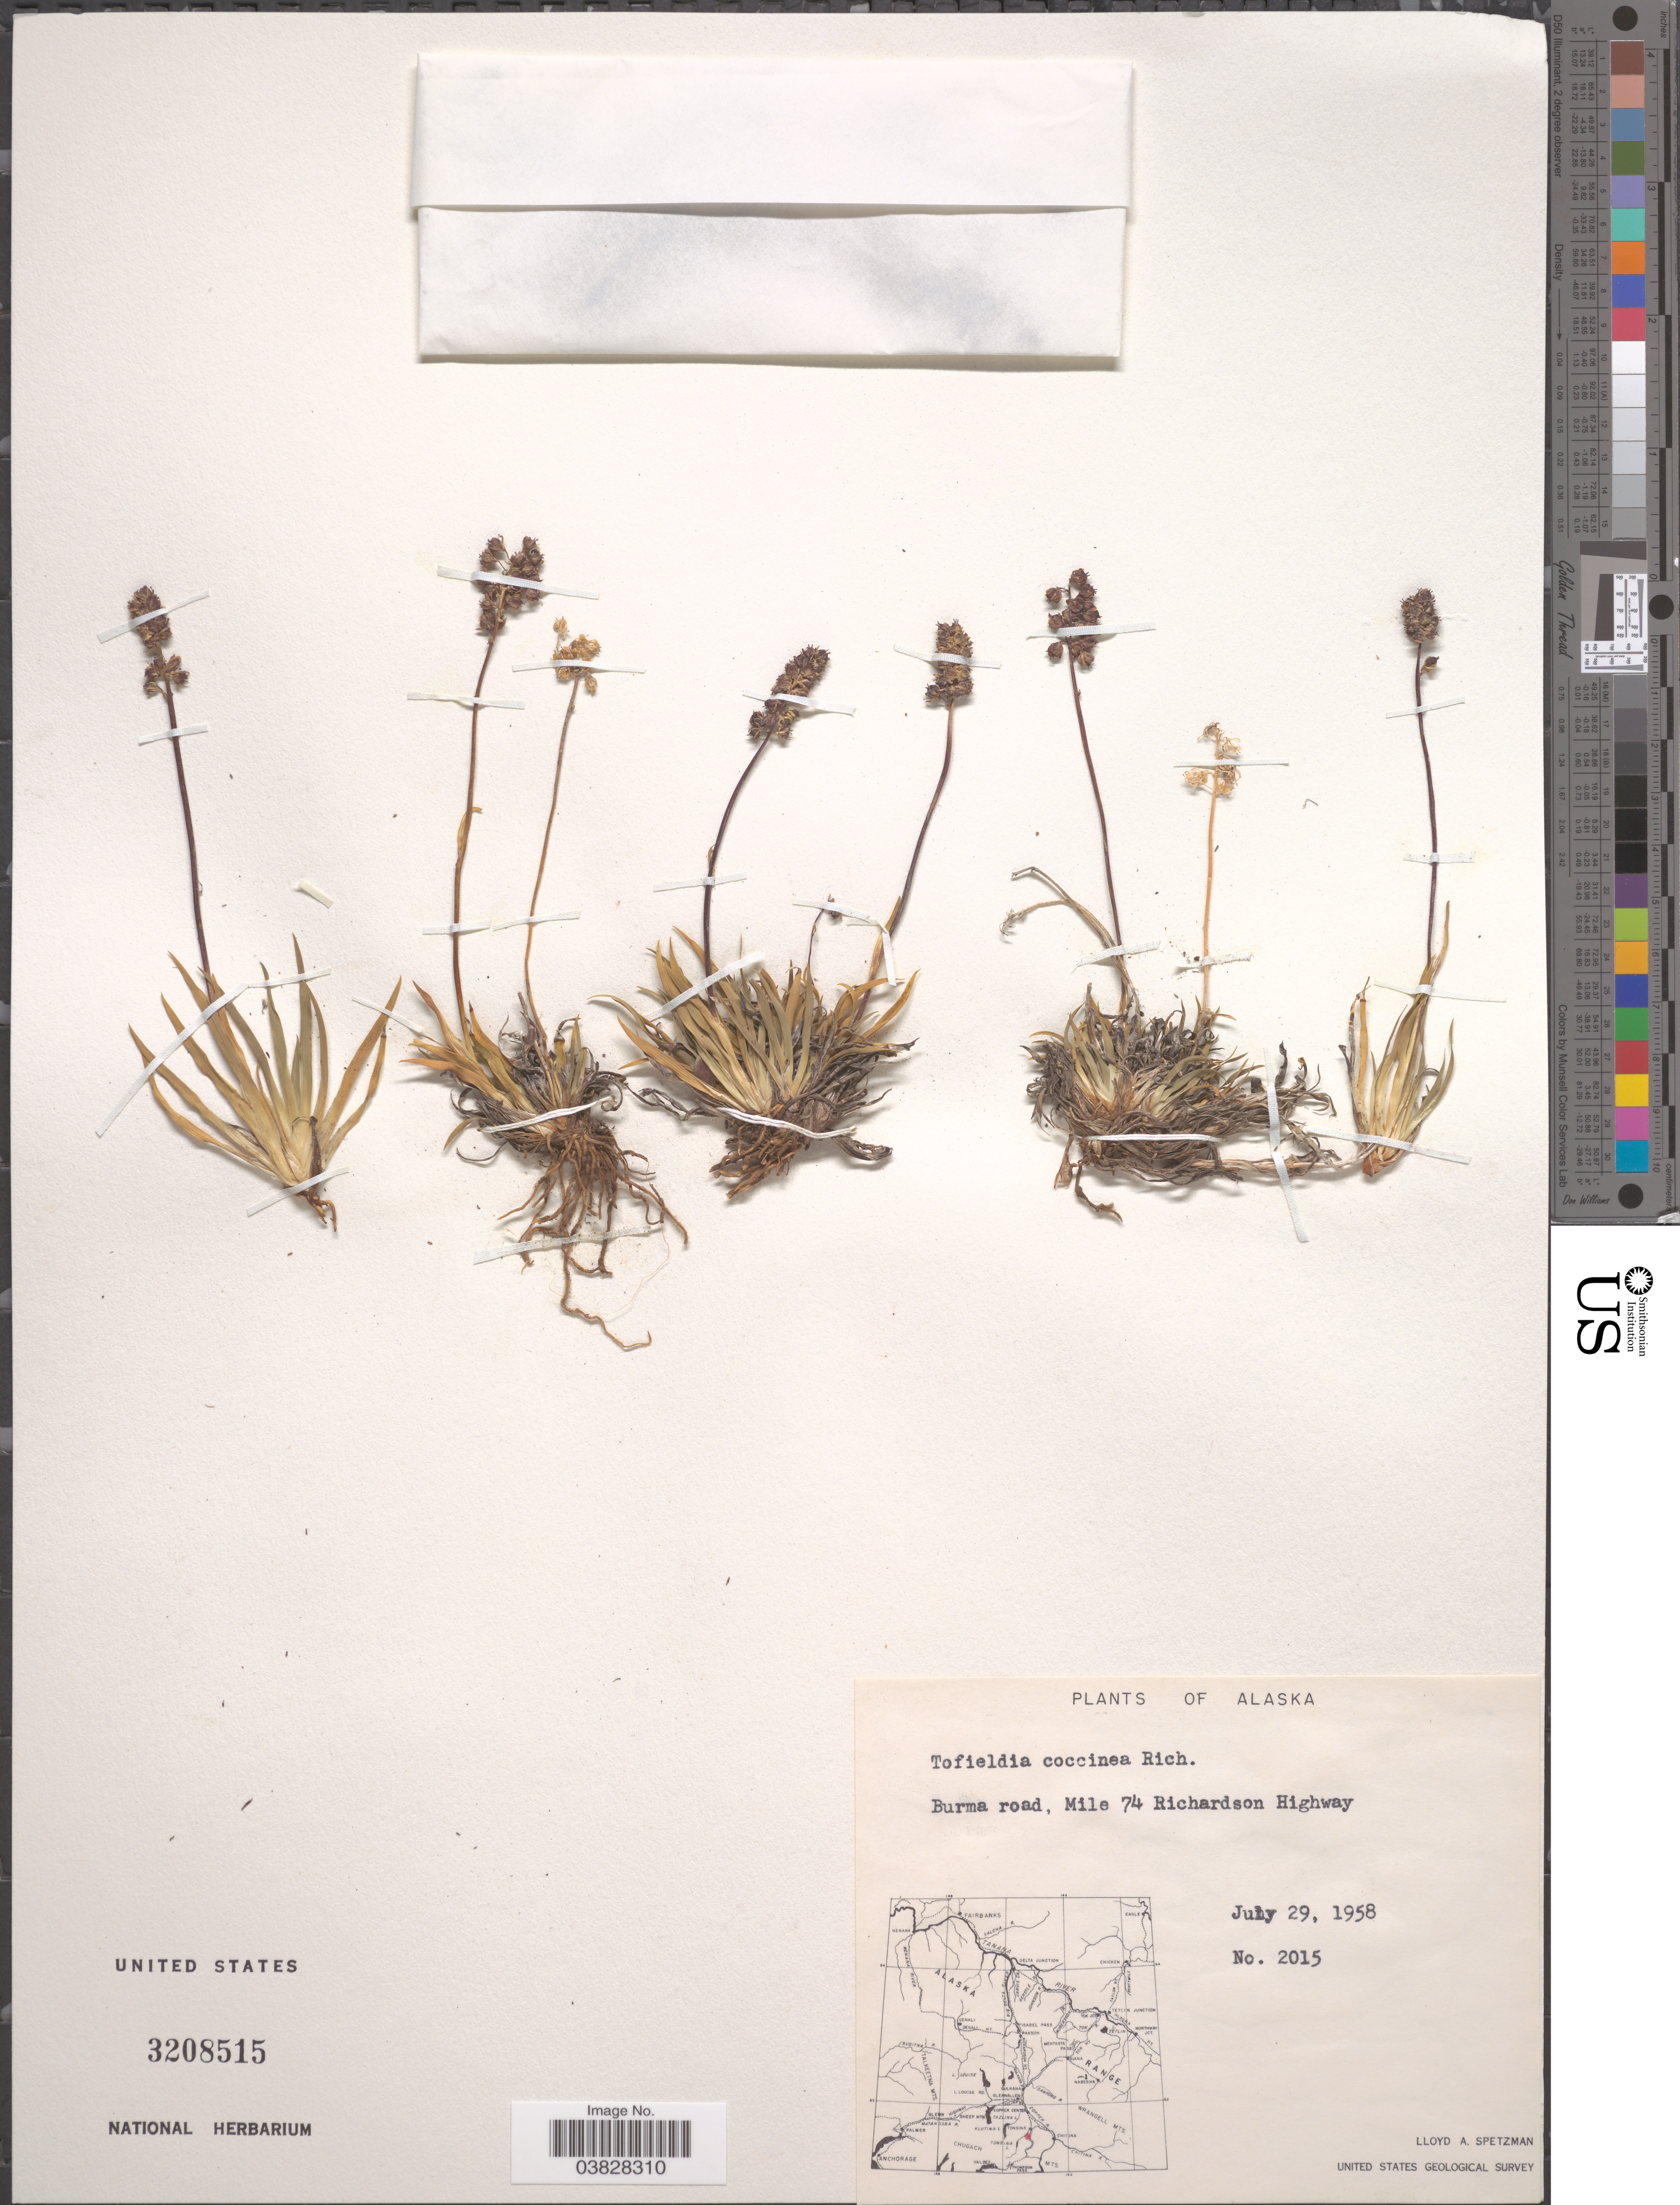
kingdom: Plantae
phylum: Tracheophyta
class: Liliopsida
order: Alismatales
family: Tofieldiaceae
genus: Tofieldia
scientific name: Tofieldia coccinea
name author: Richardson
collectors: L. Spetzman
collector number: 2015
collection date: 1958-07-29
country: United States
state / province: Alaska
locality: Burma road, Mile 74 Richardson Highway.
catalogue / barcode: US 3208515